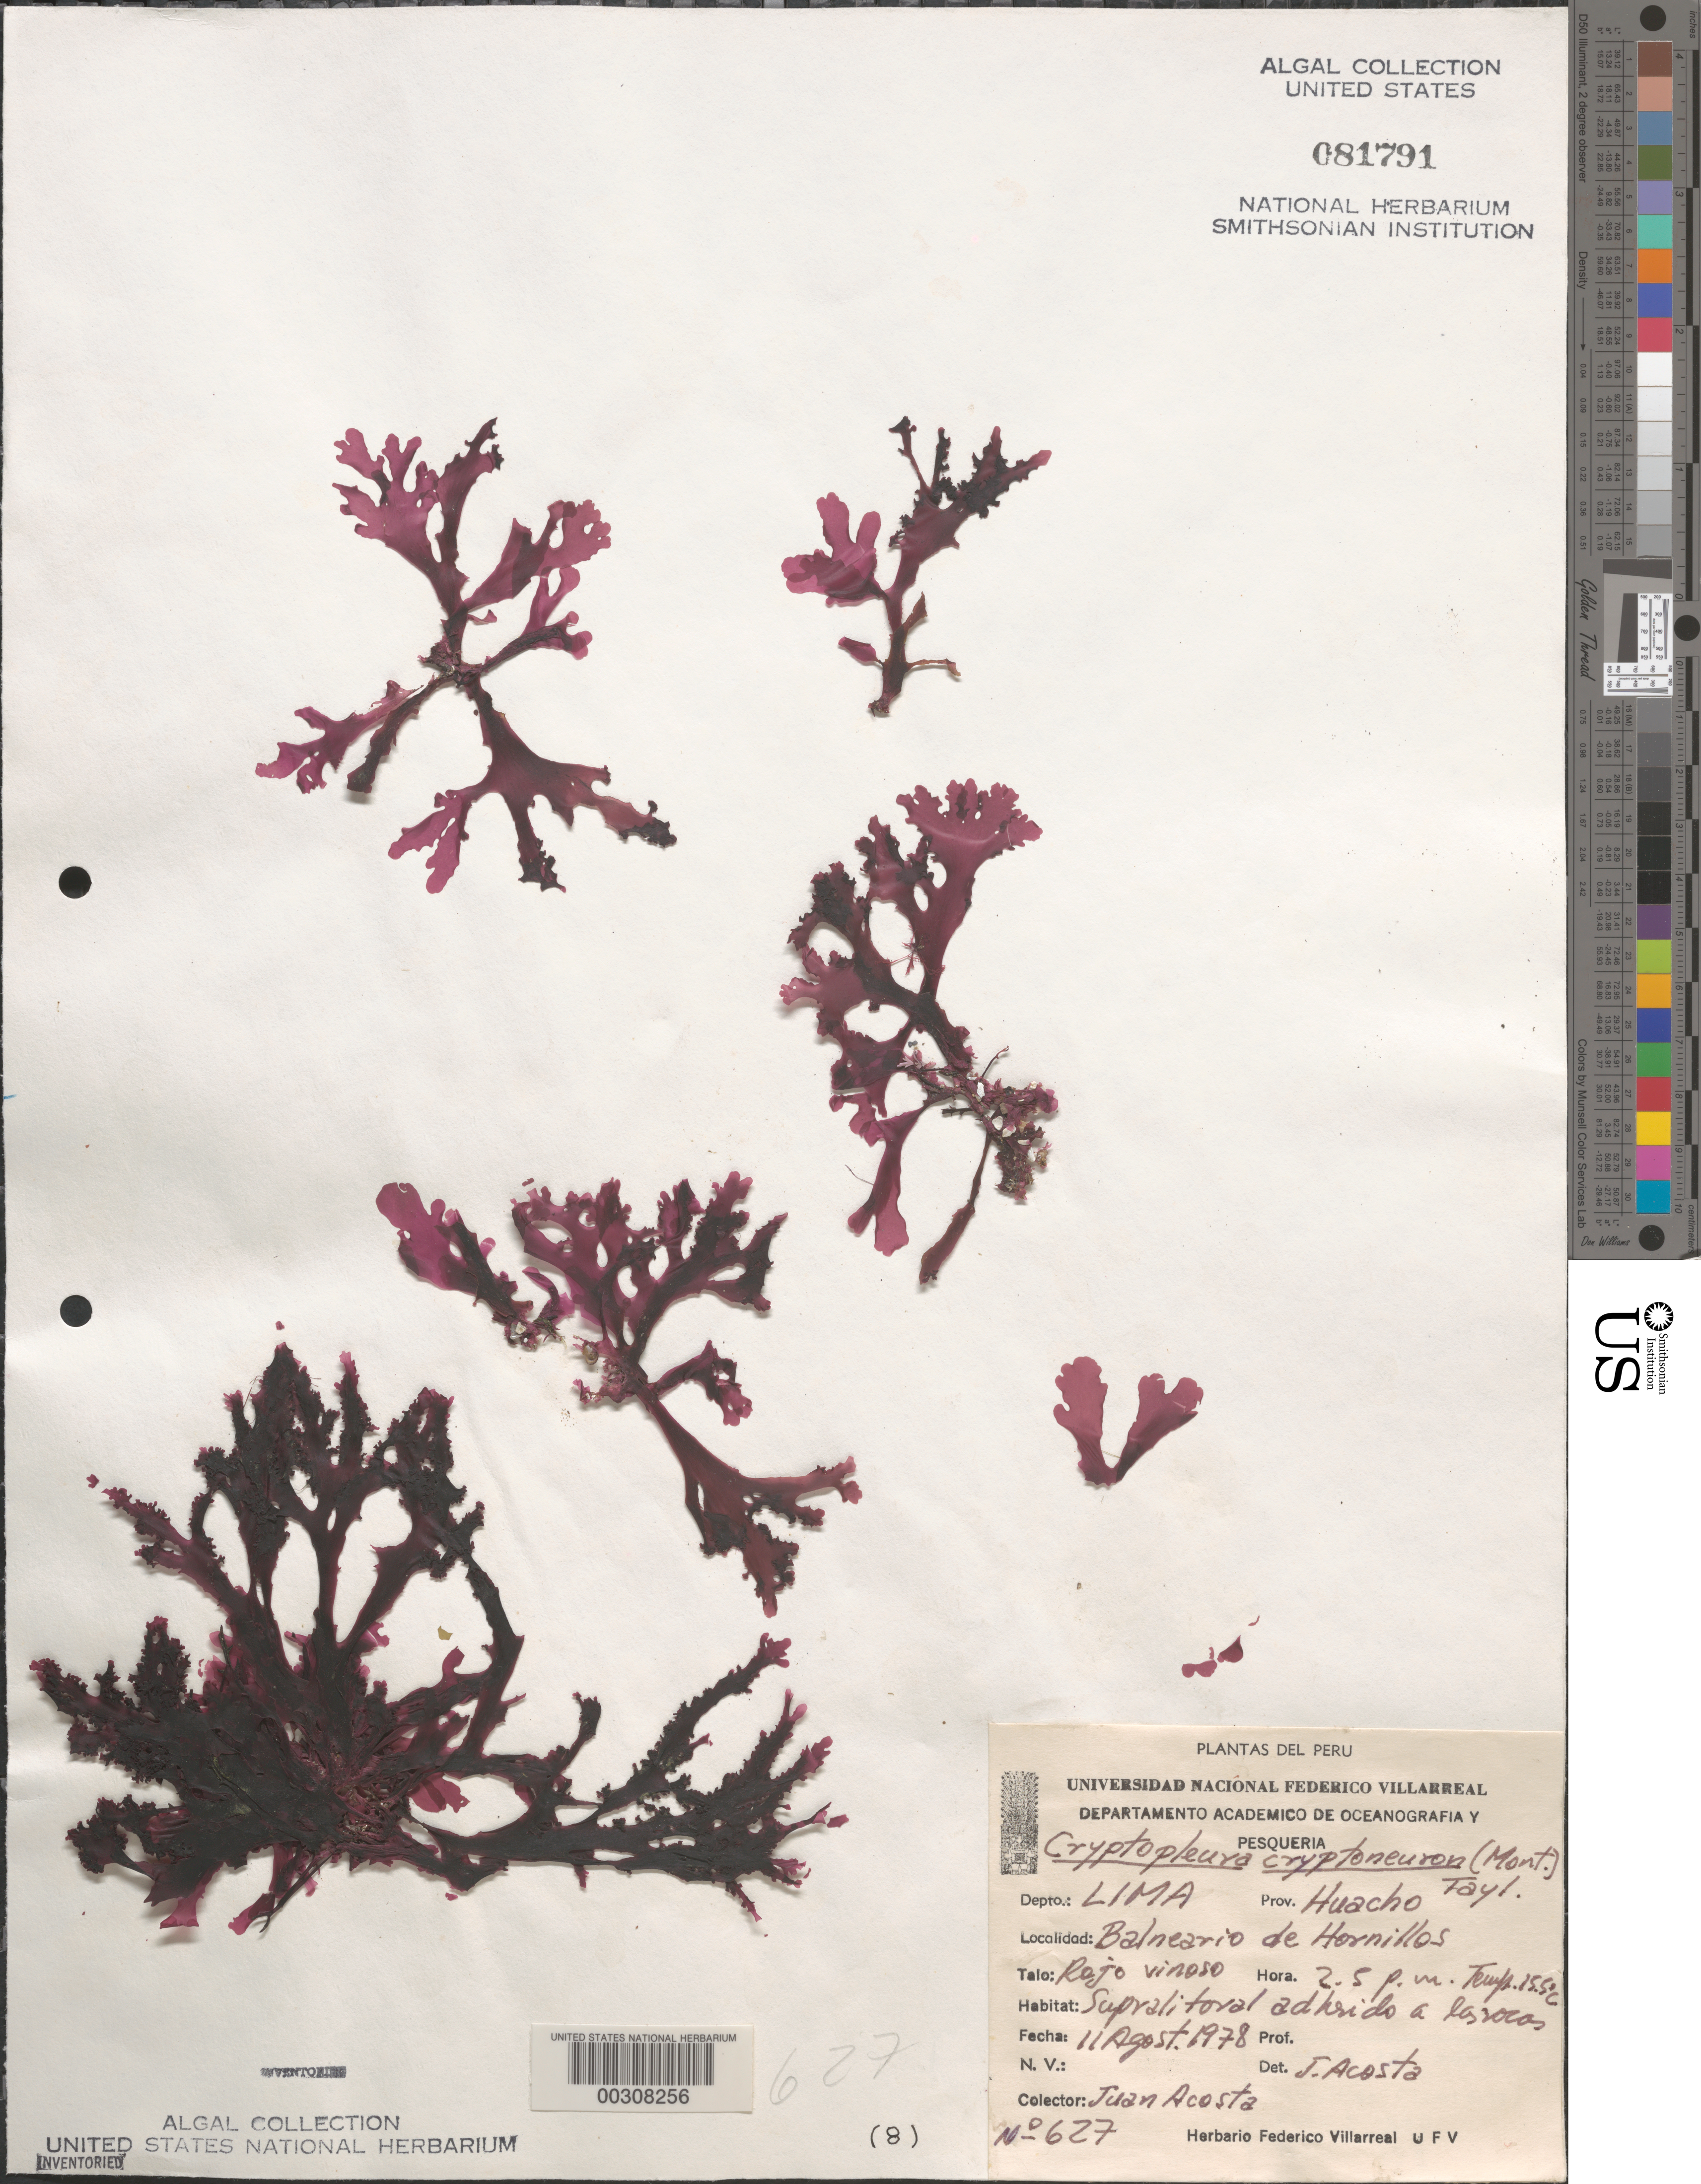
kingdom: Plantae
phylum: Rhodophyta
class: Florideophyceae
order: Ceramiales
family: Delesseriaceae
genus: Cryptopleura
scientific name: Cryptopleura cryptoneuron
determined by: Acosta, J.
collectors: J. Acosta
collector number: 627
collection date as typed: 11 Aug 1978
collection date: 1978-08-11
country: Peru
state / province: Lima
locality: Balneario de Hornillos, Huacho Province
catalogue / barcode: US 81791